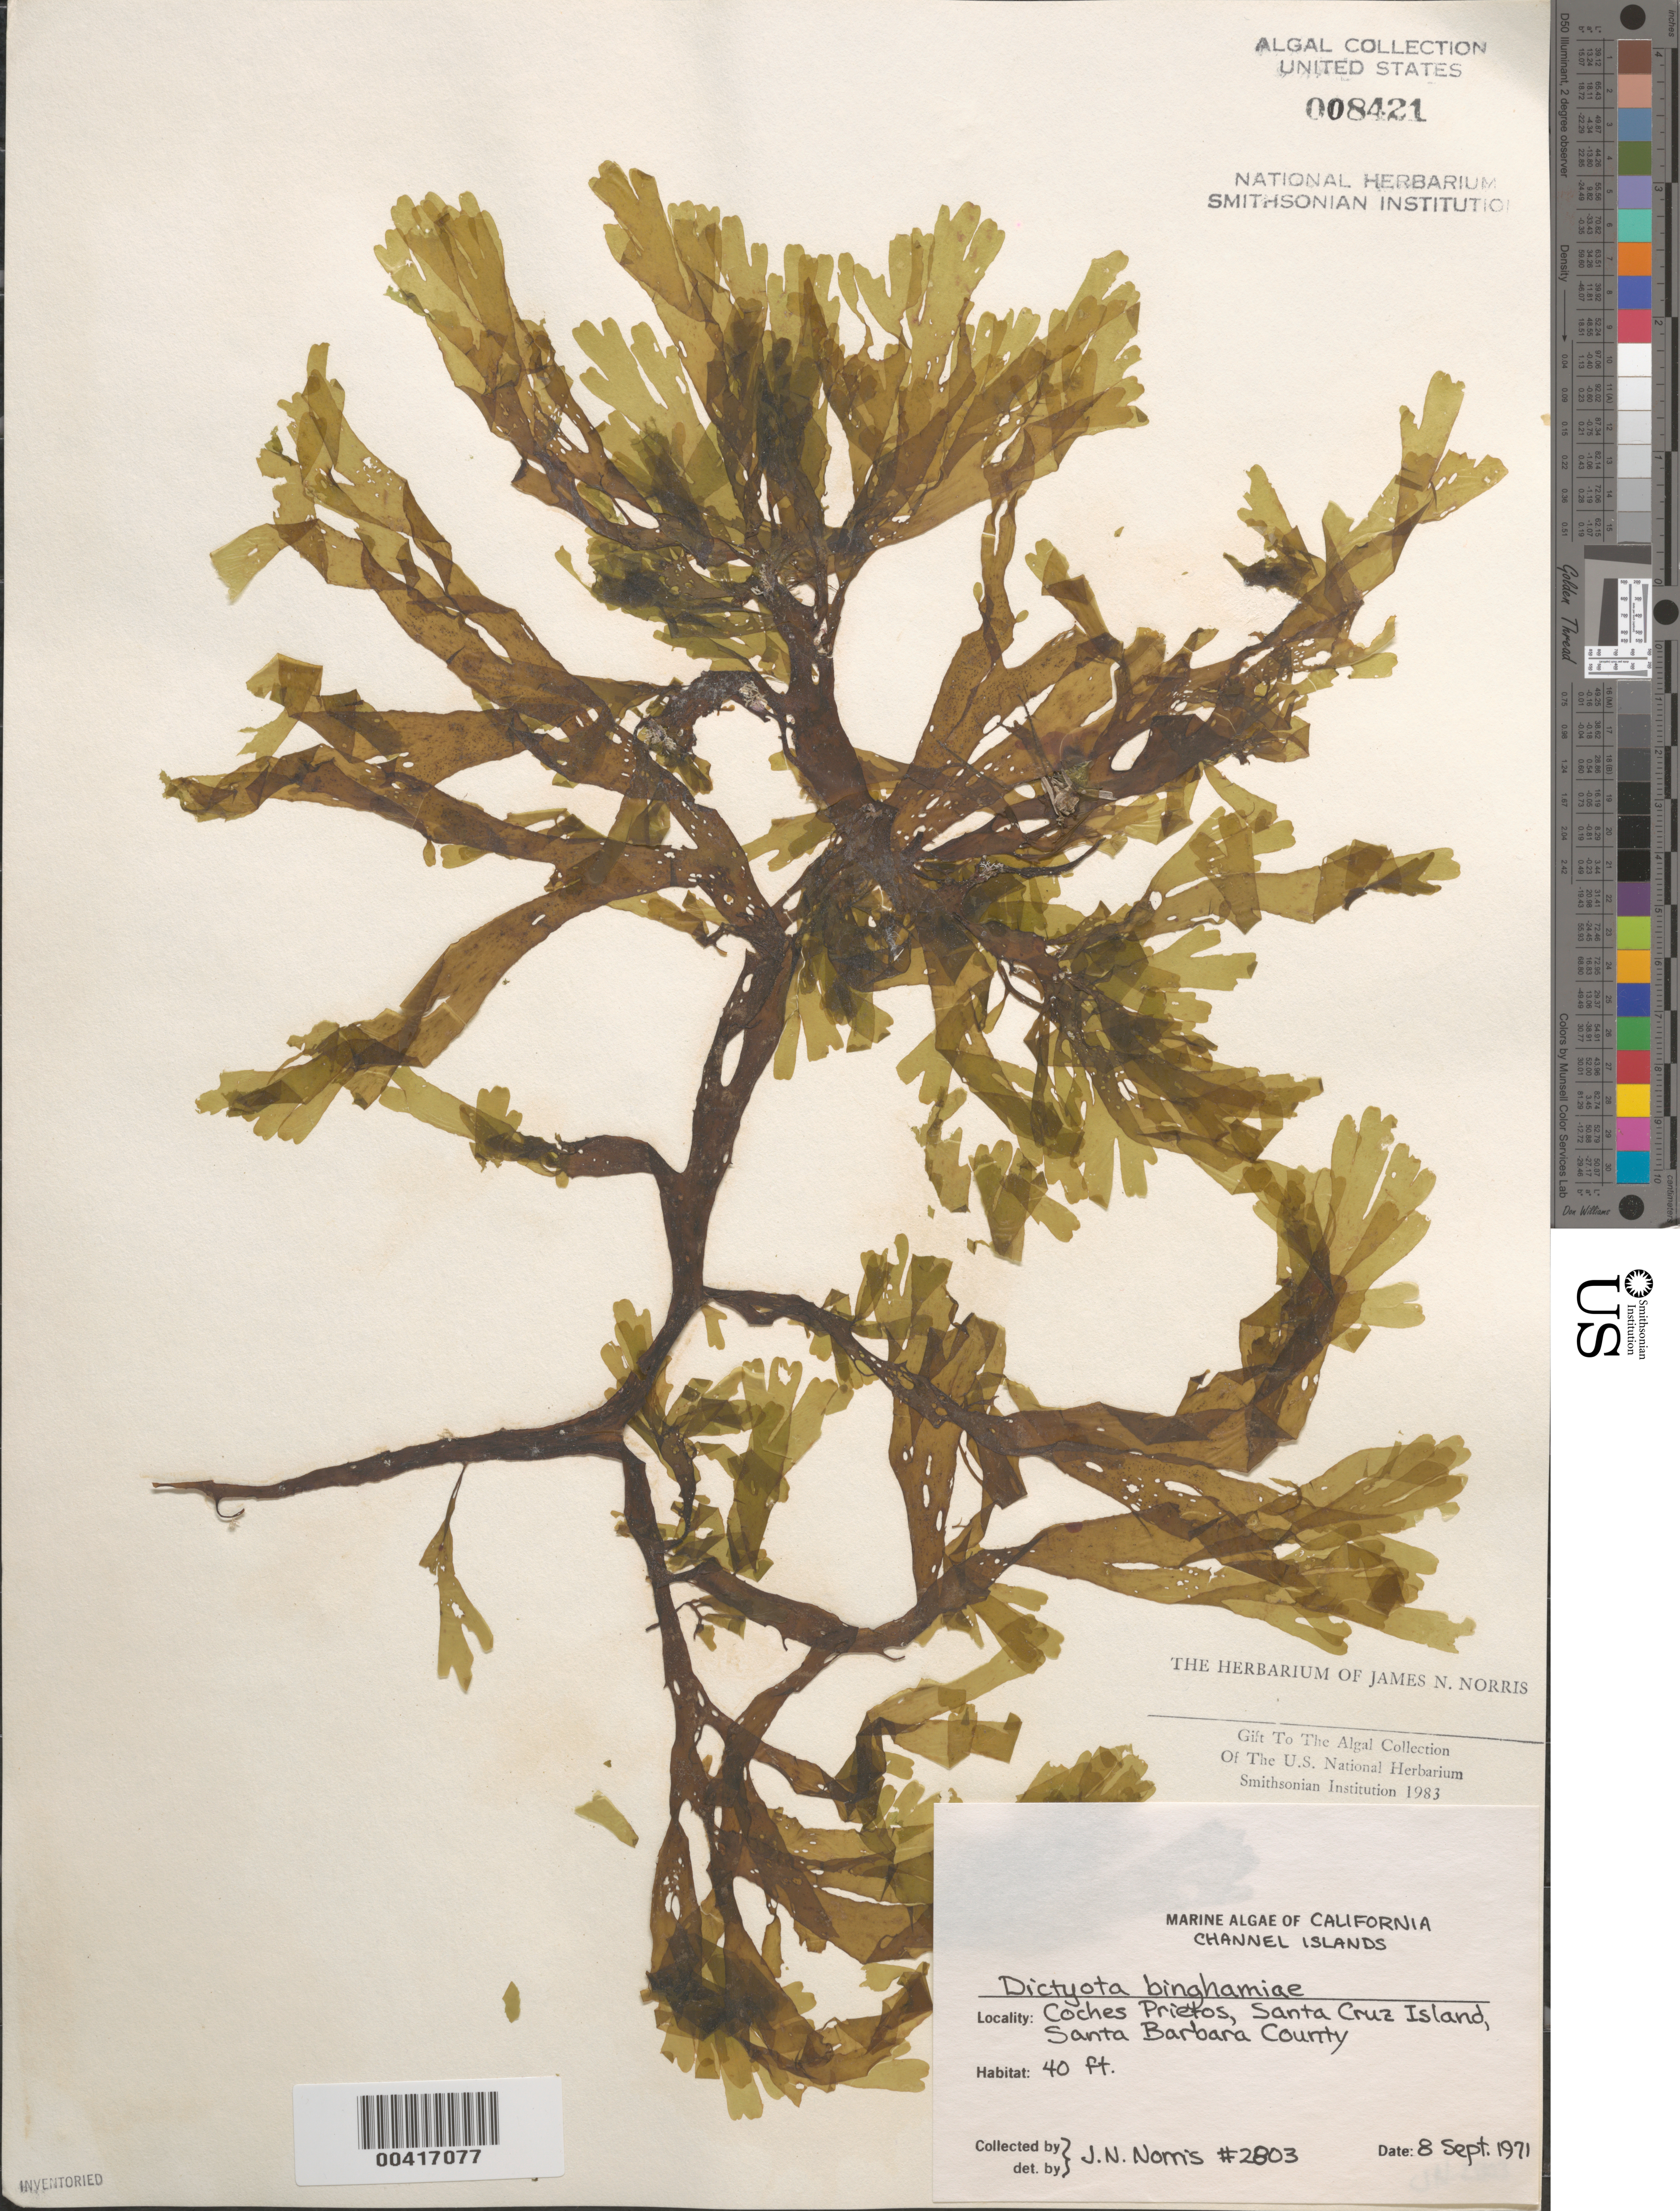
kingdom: Chromista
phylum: Ochrophyta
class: Phaeophyceae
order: Dictyotales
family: Dictyotaceae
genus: Dictyota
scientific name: Dictyota binghamiae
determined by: Norris, James N.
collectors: J. N. Norris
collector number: JN-2803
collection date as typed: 08 Sep 1971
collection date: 1971-09-08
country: United States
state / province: California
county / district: Santa Barbara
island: Santa Cruz Island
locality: Coches Prietos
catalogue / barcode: US 8421